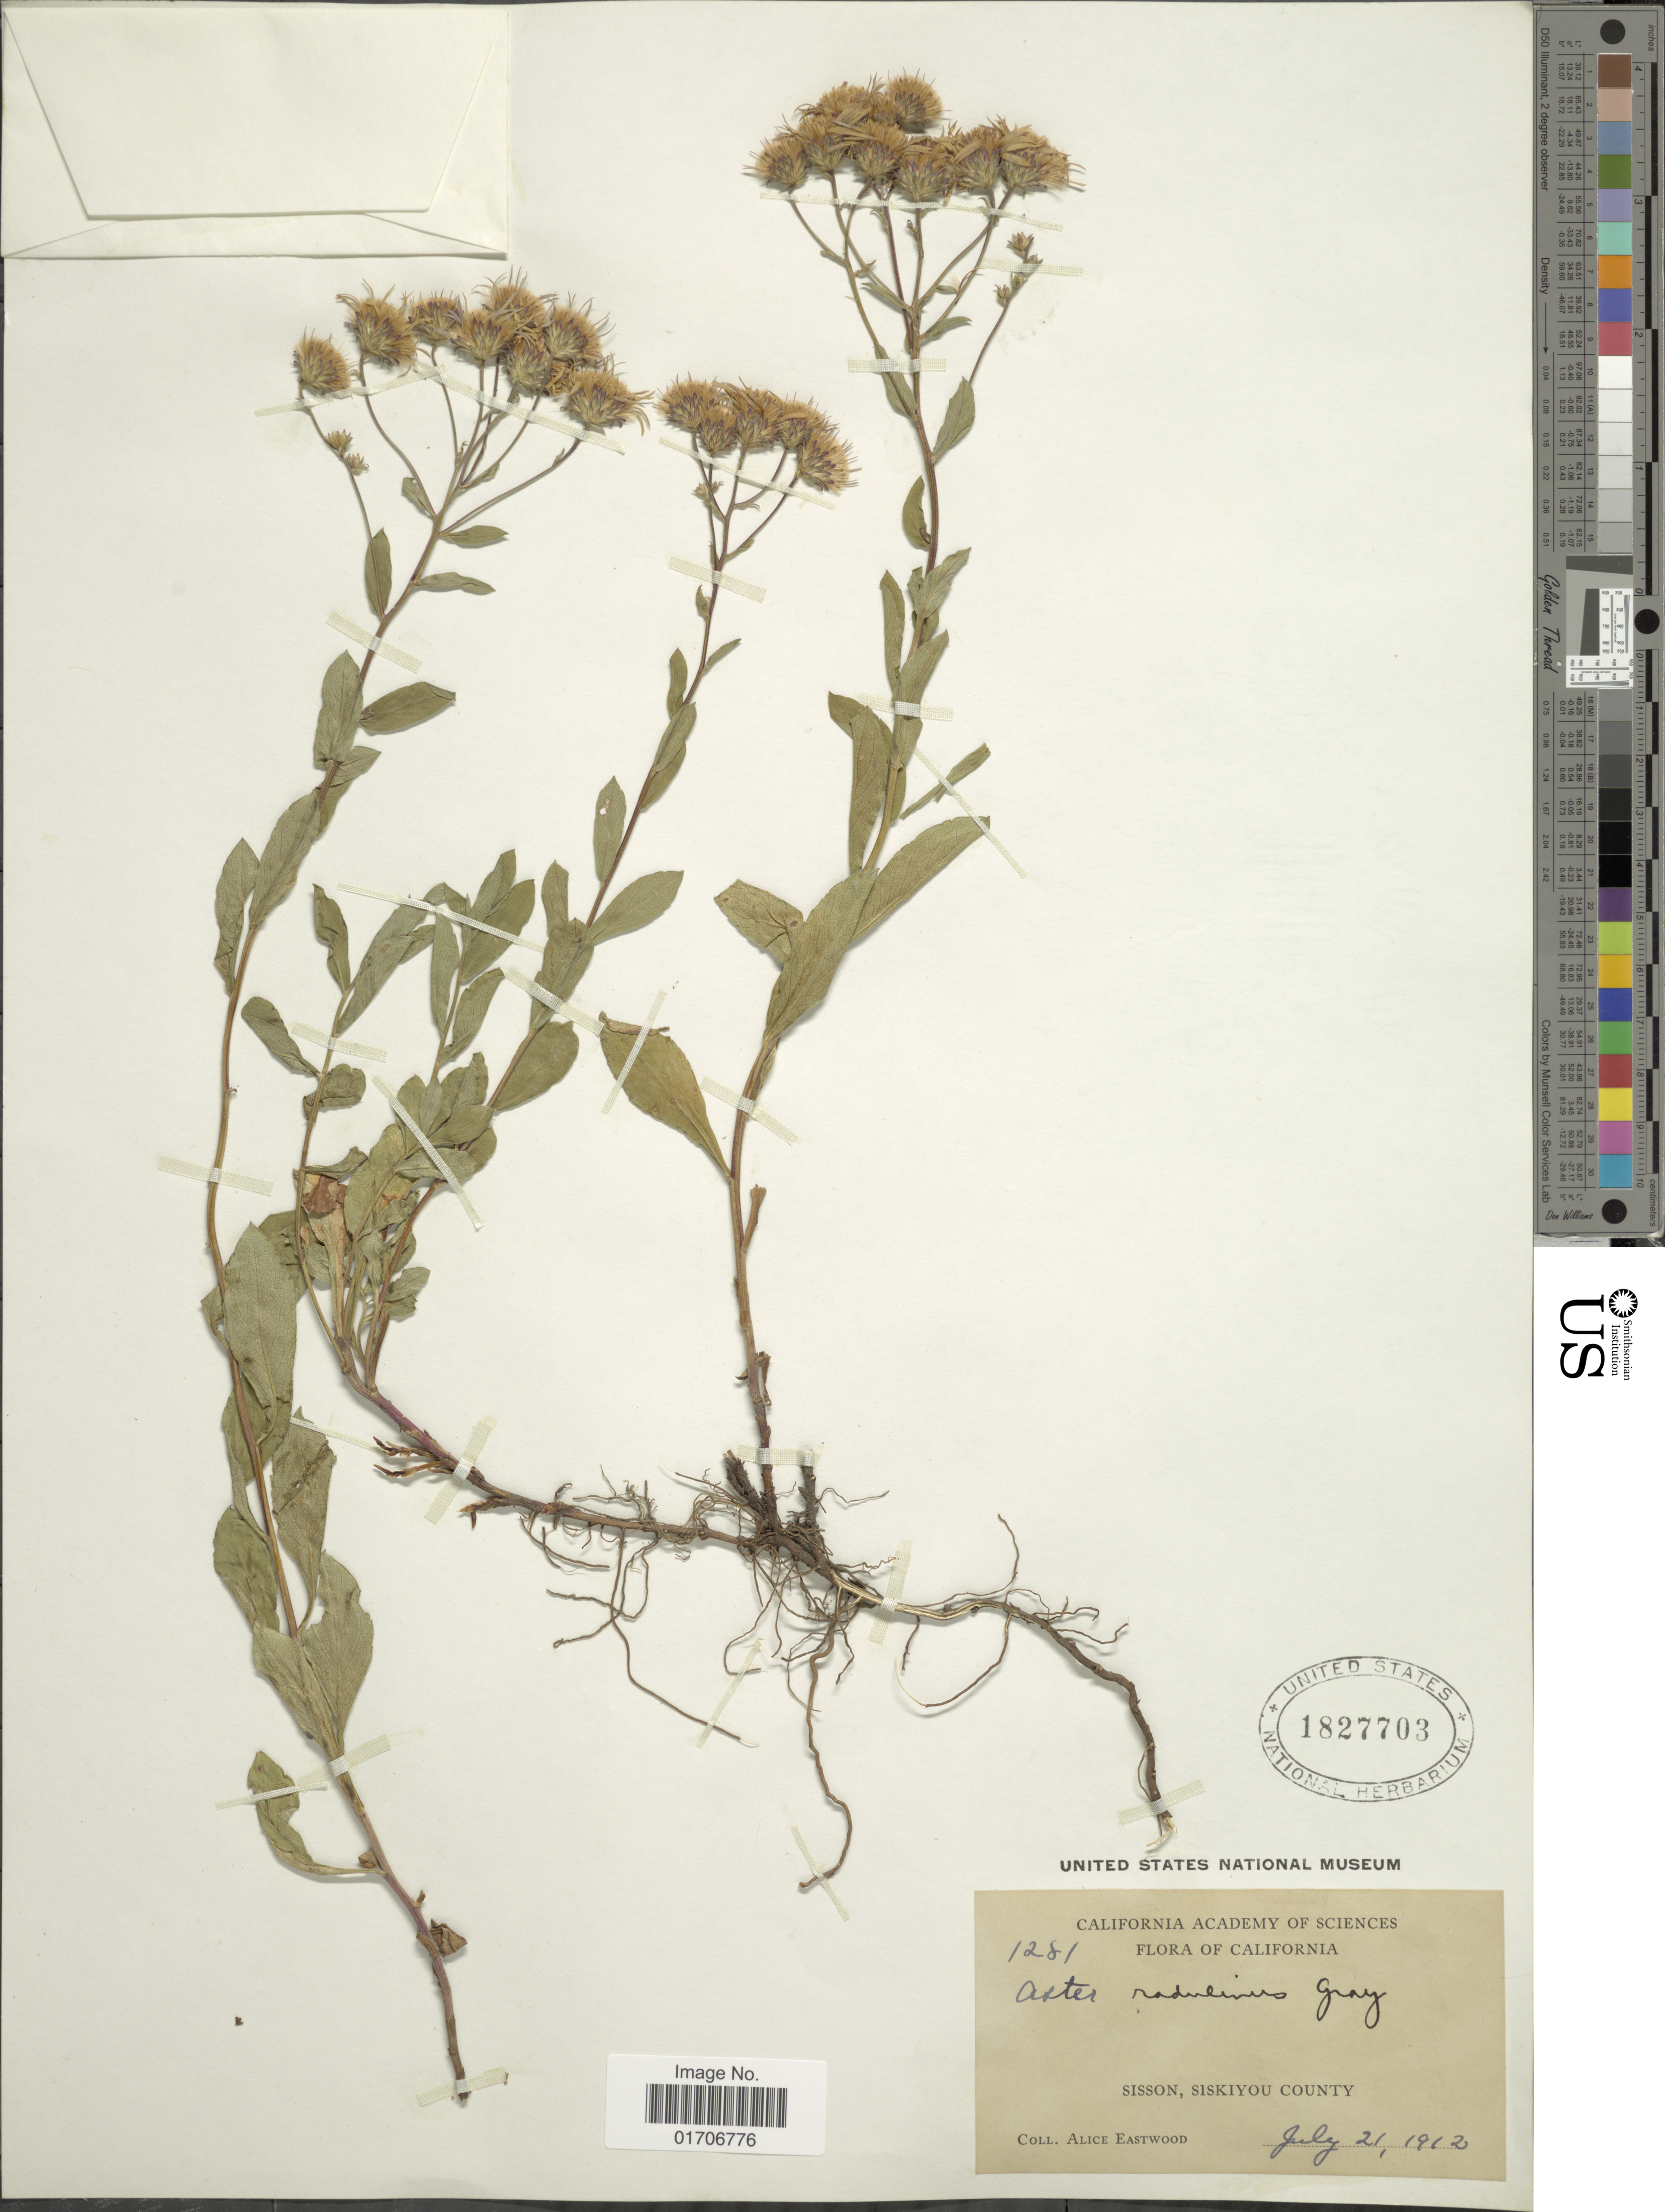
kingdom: Plantae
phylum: Tracheophyta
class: Magnoliopsida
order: Asterales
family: Asteraceae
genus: Eurybia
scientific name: Eurybia radulina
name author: (A. Gray) G.L. Nesom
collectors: A. Eastwood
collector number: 1281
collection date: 1912-07-21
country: United States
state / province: California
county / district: Siskiyou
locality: Sisson, Siskiyou County.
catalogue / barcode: US 1827703